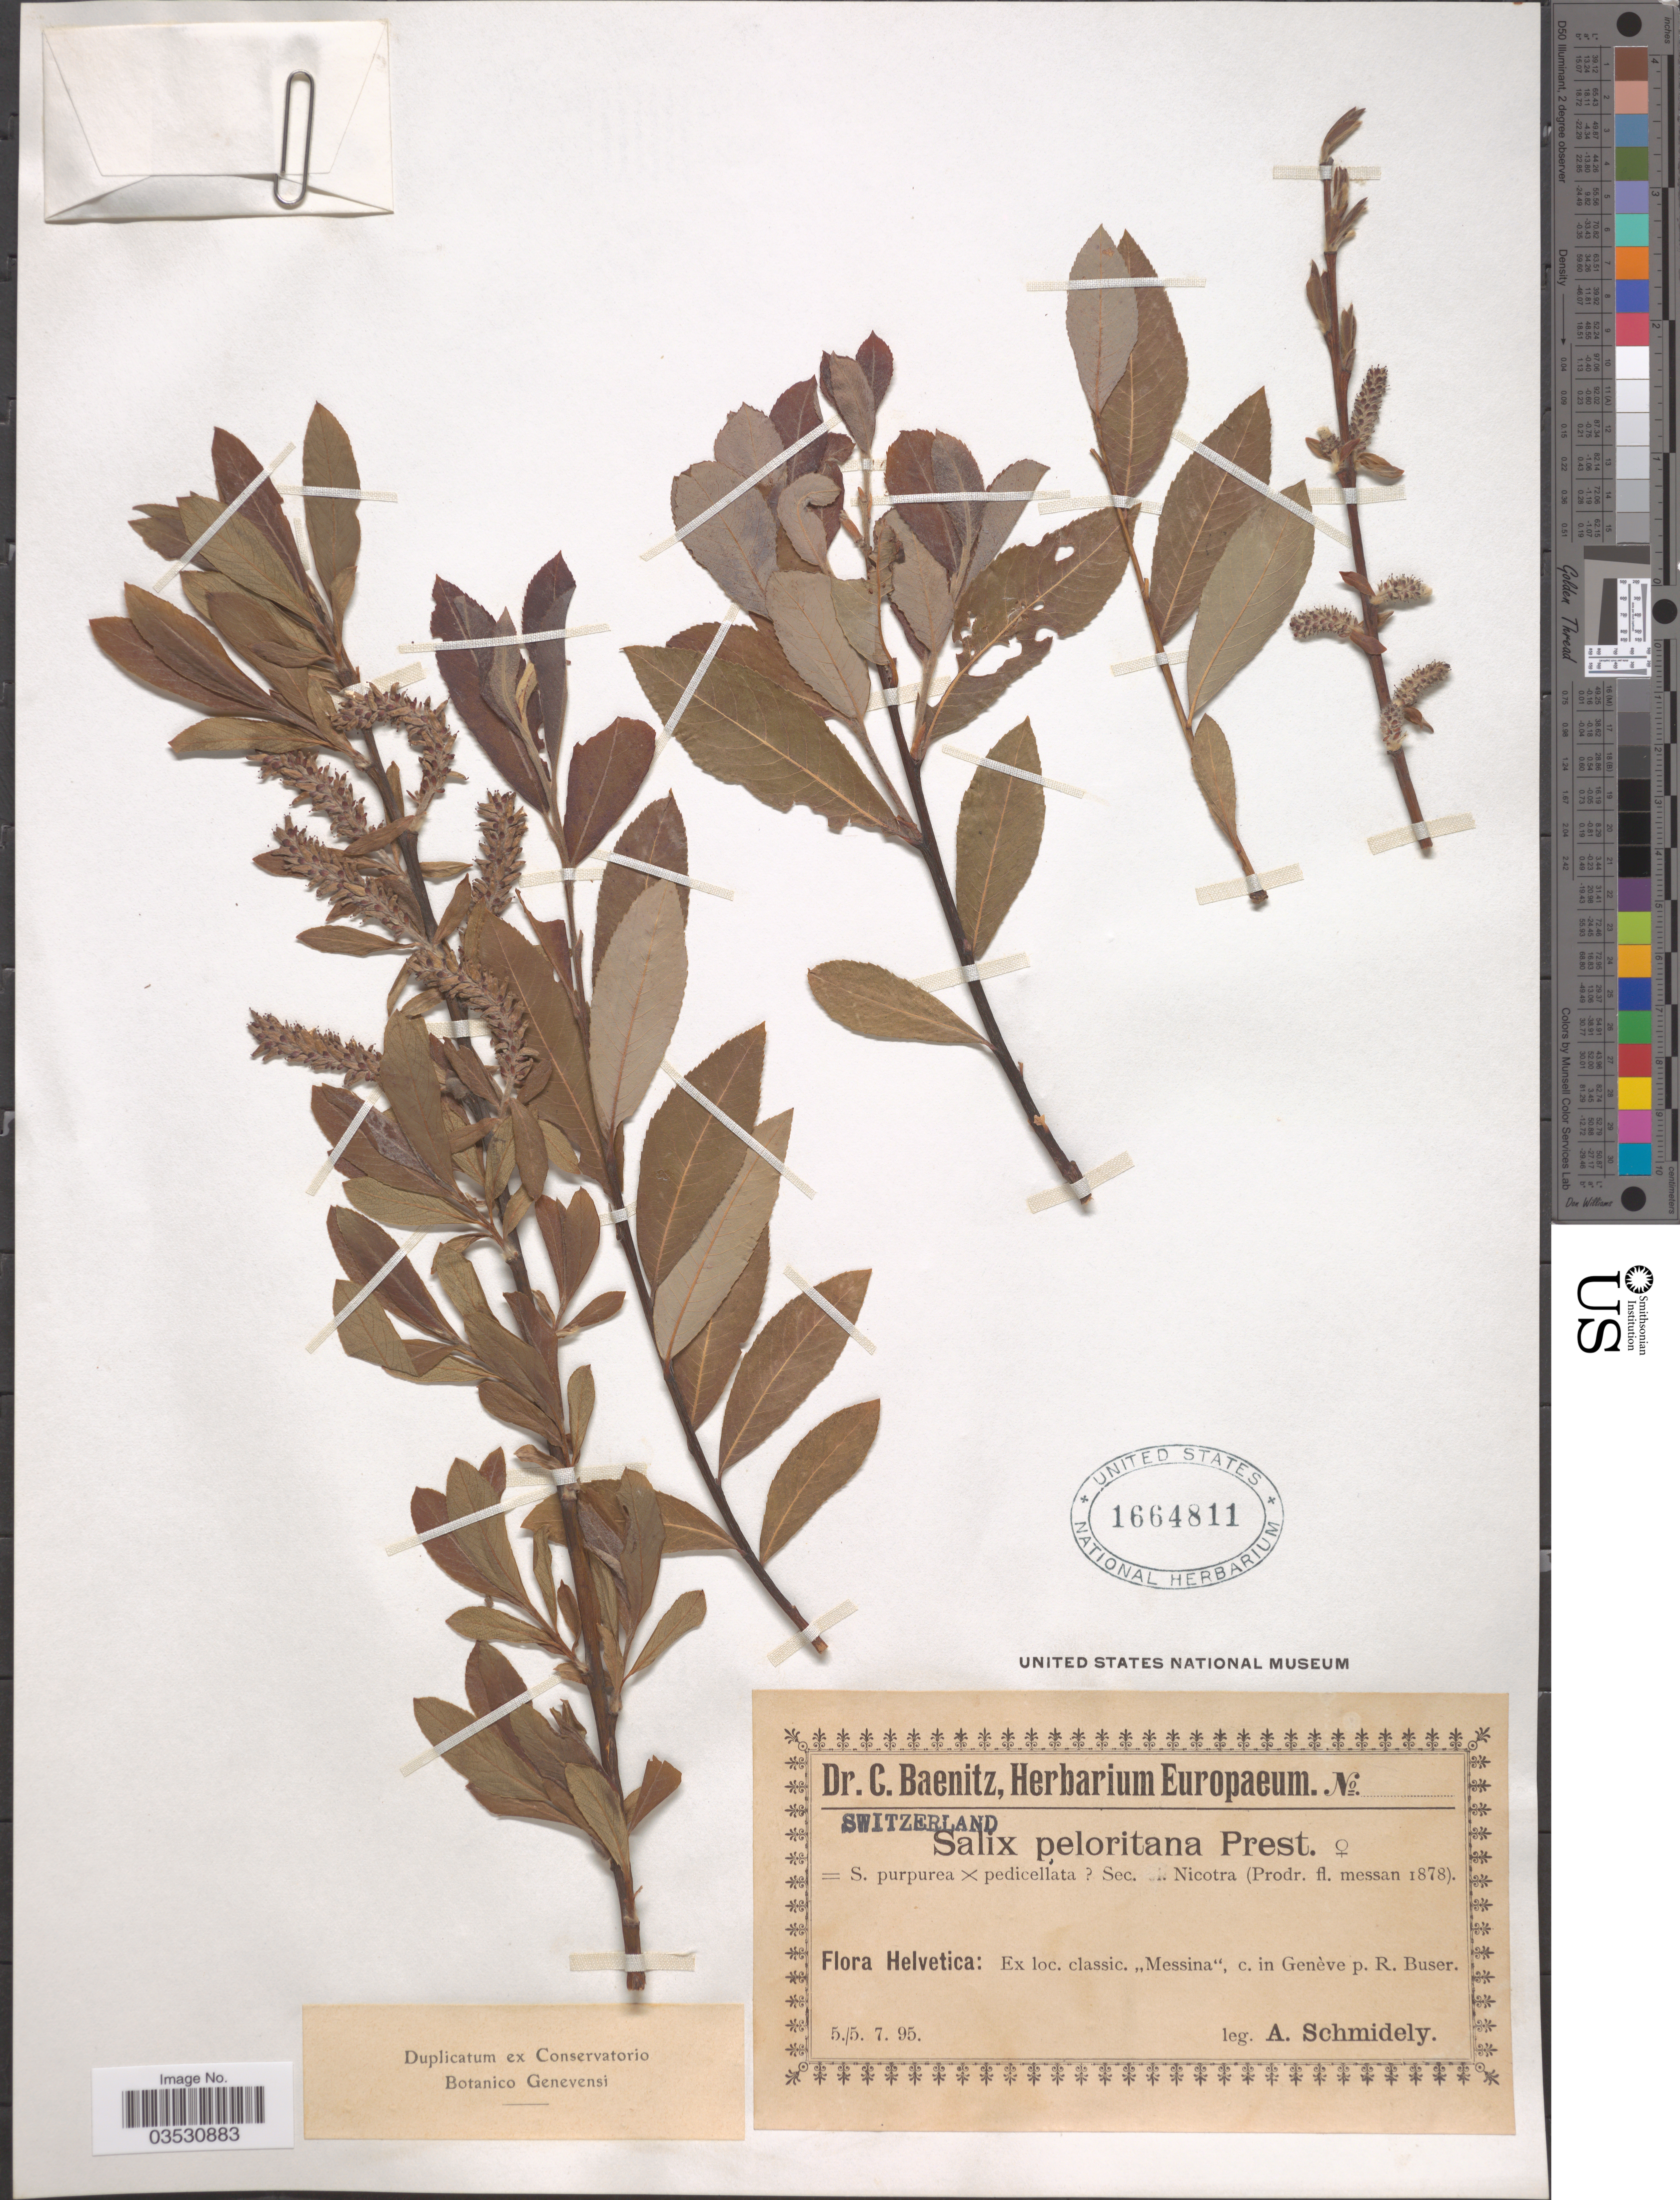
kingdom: Plantae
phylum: Tracheophyta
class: Magnoliopsida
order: Malpighiales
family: Salicaceae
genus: Salix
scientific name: Salix peloritana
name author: Prest. ex Tineo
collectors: A. Schmidely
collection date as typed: Transcribed d/m/y: 5/5/95 to 7/5/95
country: Switzerland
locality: Helvetica: Ex. loc. classic. "Messina", c. in Genève p. R. Buser.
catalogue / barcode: US 1664811